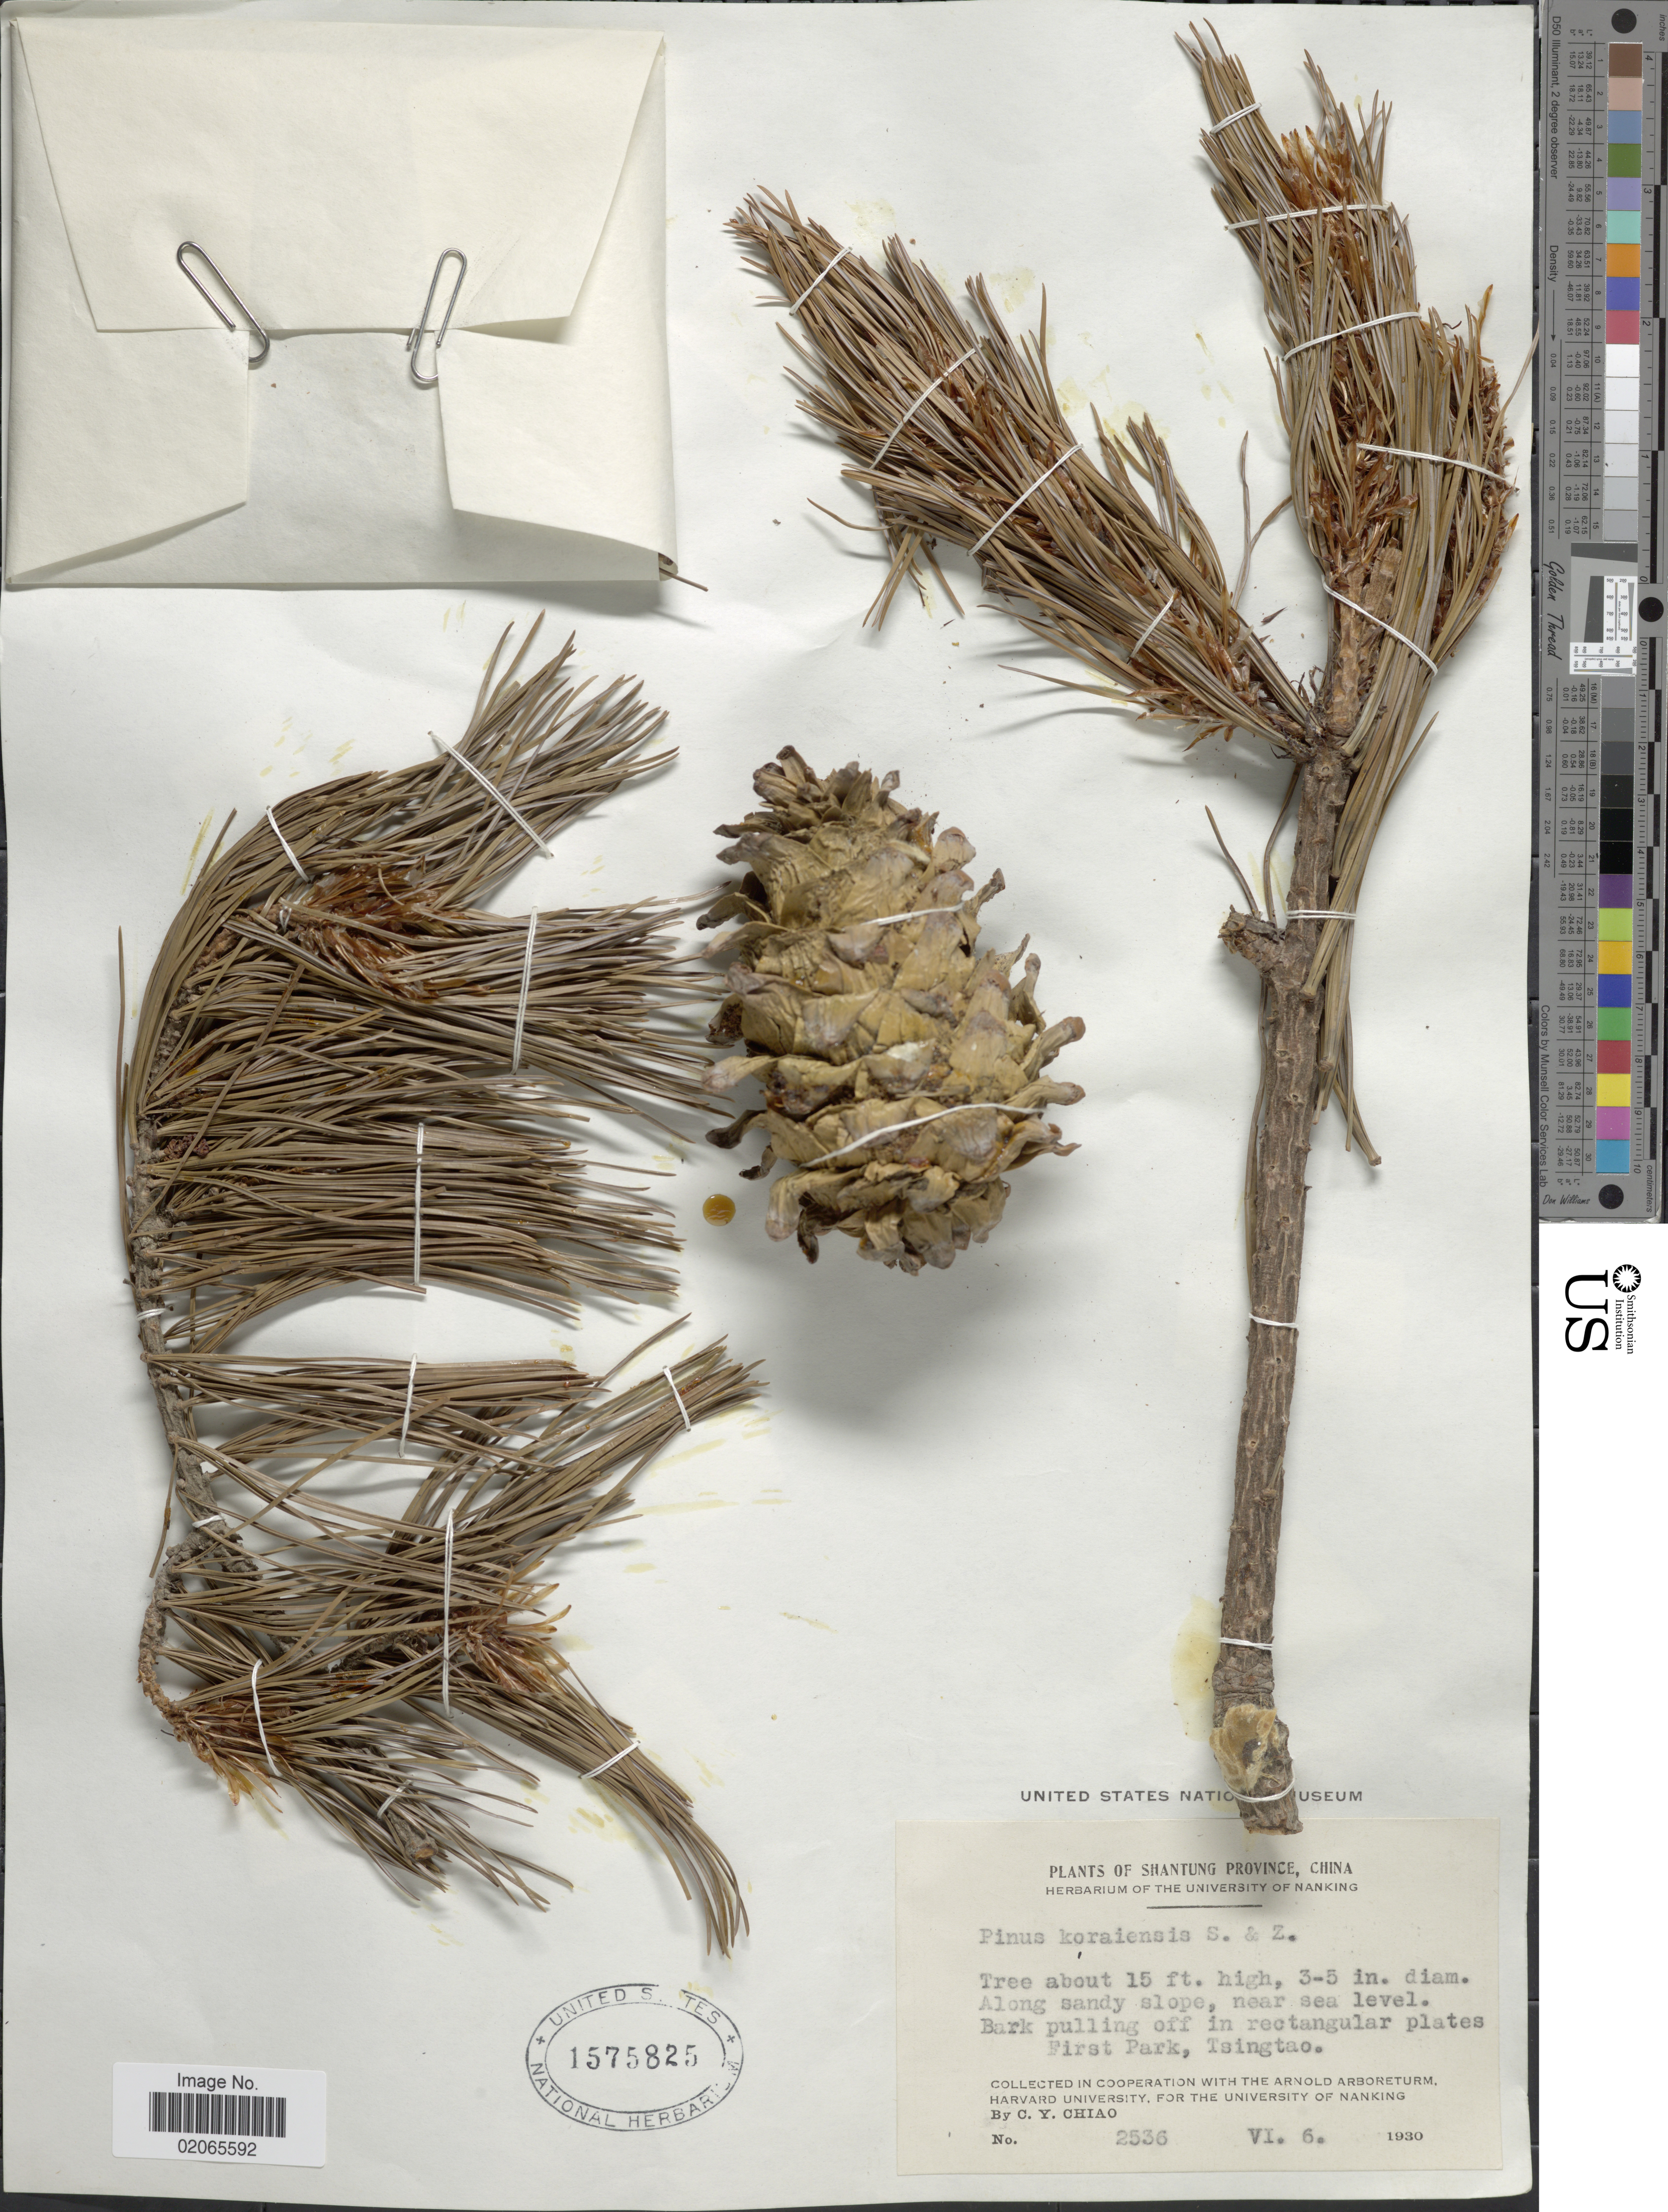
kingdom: Plantae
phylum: Tracheophyta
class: Pinopsida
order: Pinales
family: Pinaceae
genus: Pinus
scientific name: Pinus koraiensis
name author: Siebold & Zucc.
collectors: C. Y. Chiao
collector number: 2536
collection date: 1930-06-06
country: China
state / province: Shandong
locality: Shnatung Province, First Park, Tsintao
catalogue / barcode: US 1575825